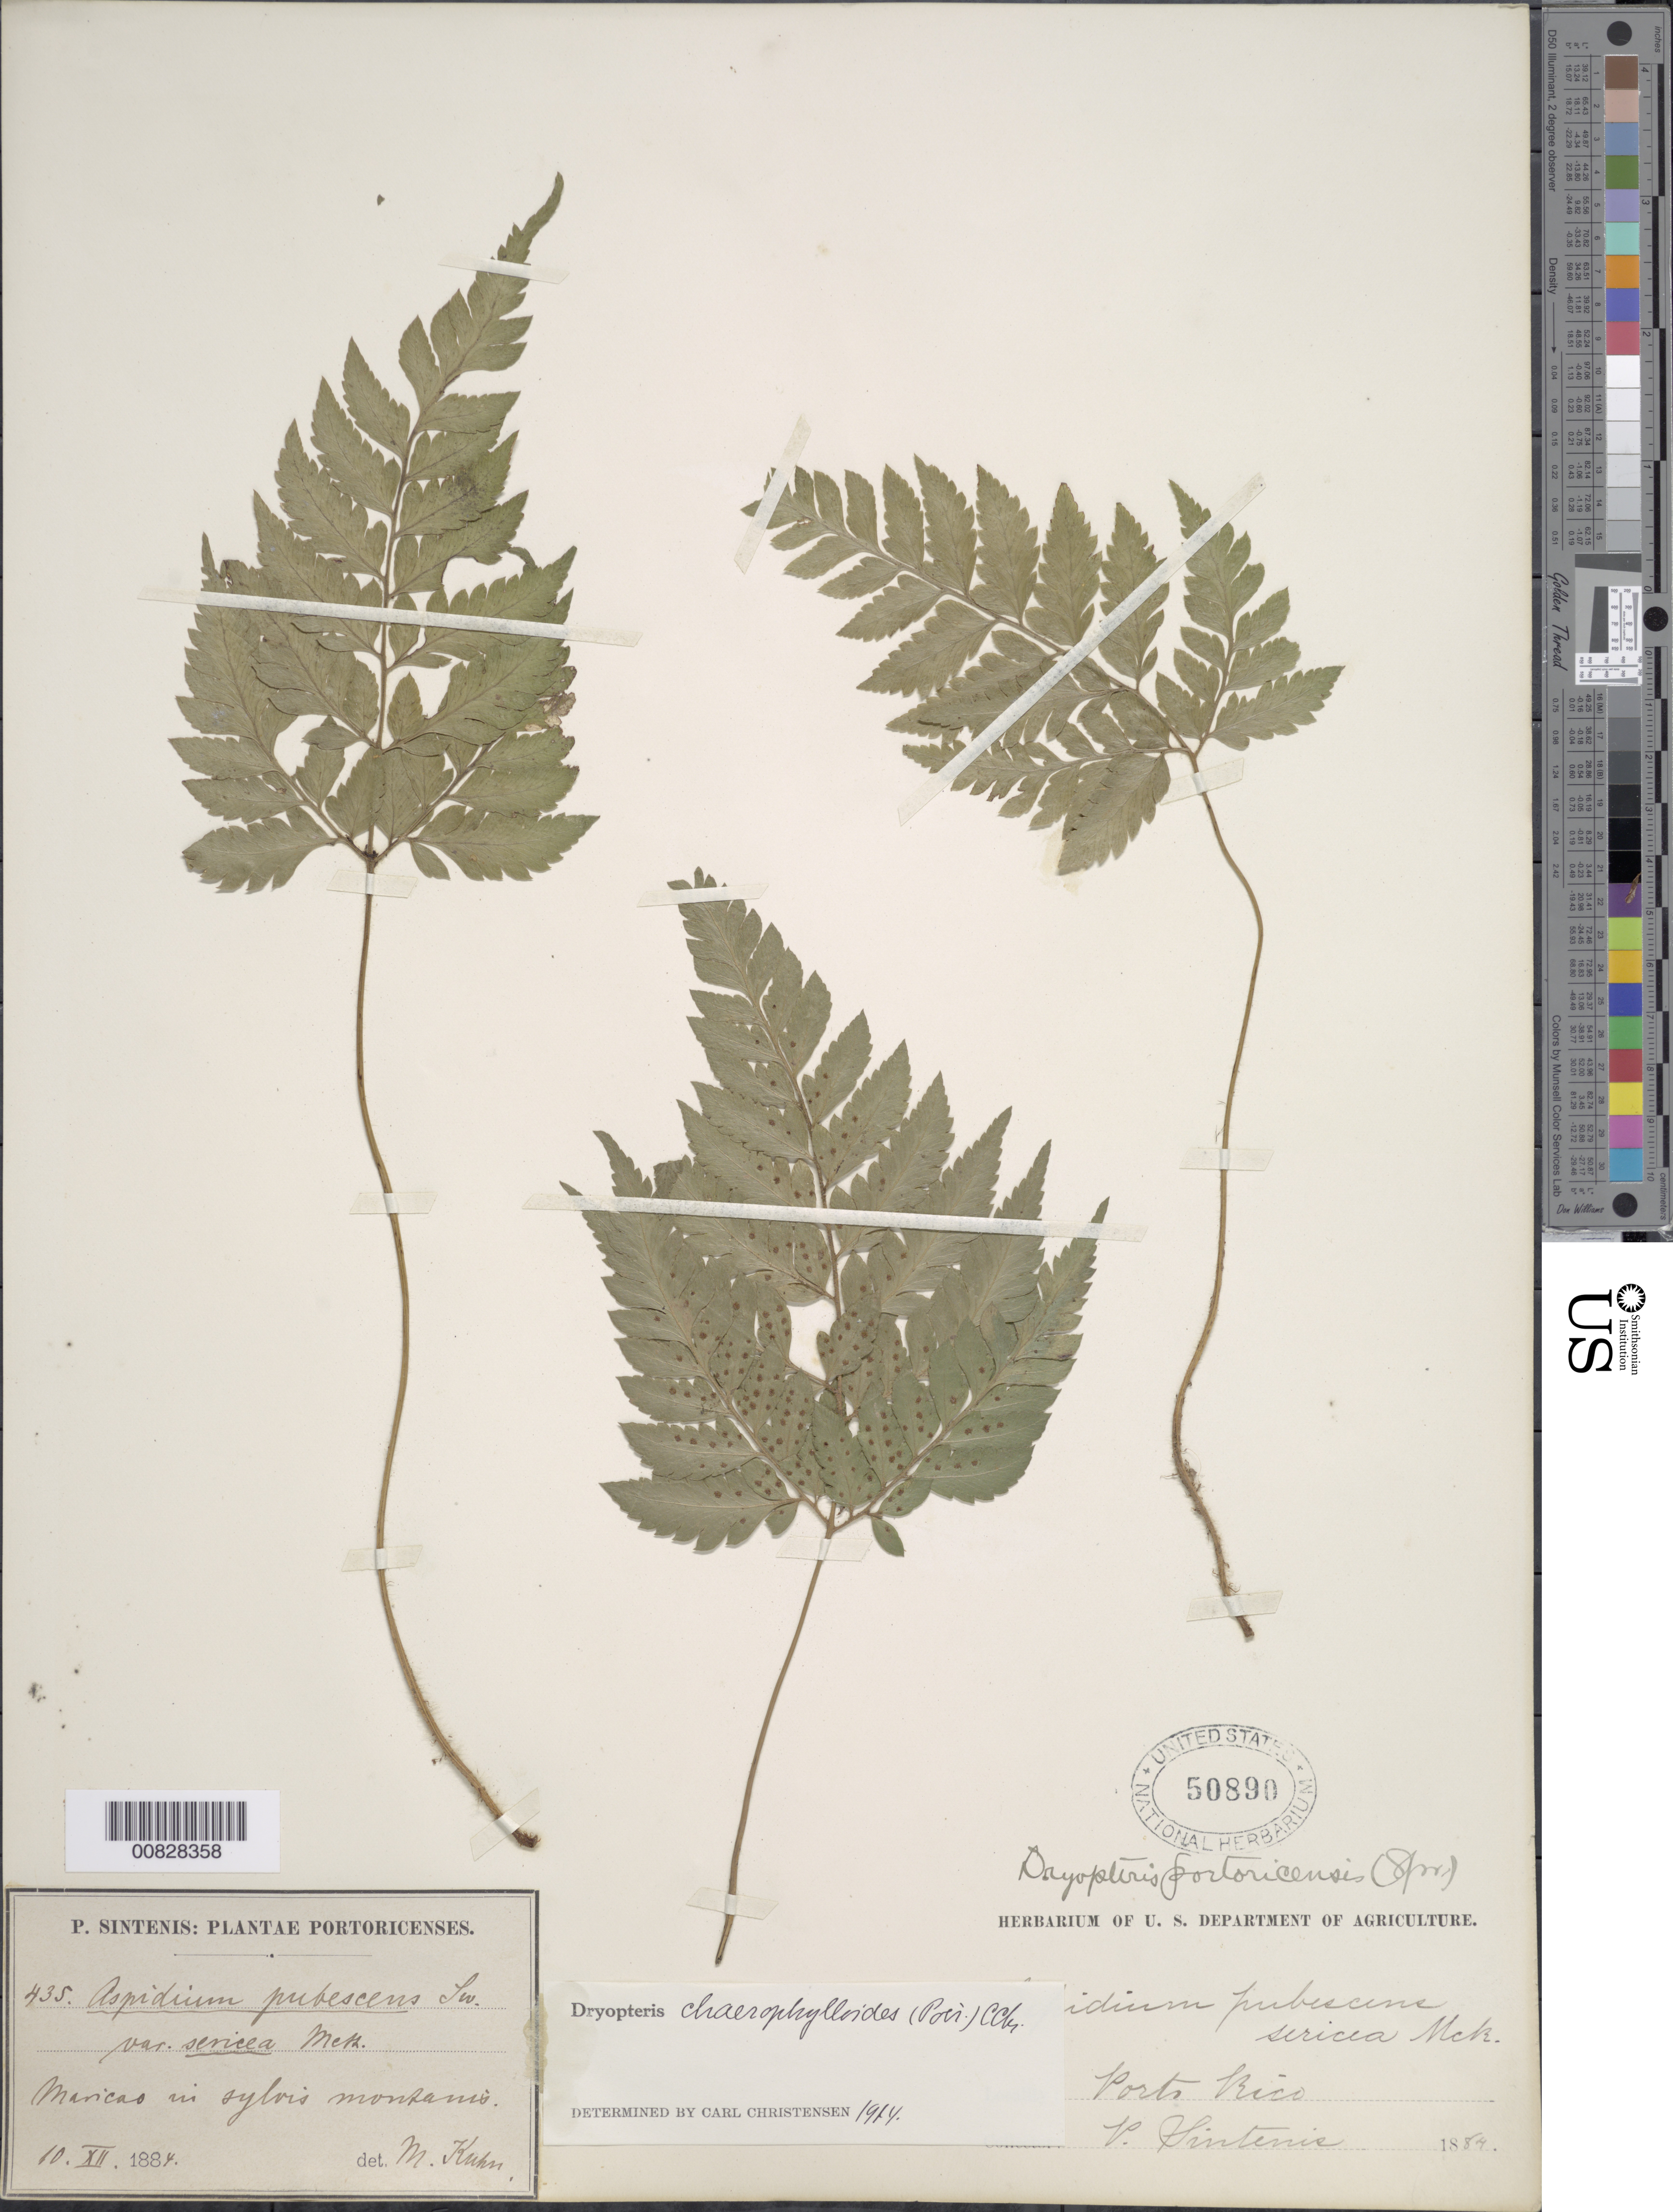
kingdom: Plantae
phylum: Tracheophyta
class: Polypodiopsida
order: Polypodiales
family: Dryopteridaceae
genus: Polystichopsis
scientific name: Polystichopsis chaerophylloides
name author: (Poir.) C.V. Morton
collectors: P. Sintenis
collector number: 435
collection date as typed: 10 Dec 1884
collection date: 1884-12-10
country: Puerto Rico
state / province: Maricao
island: Puerto Rico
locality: Maricao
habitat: Sylvis montanis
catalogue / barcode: US 50890